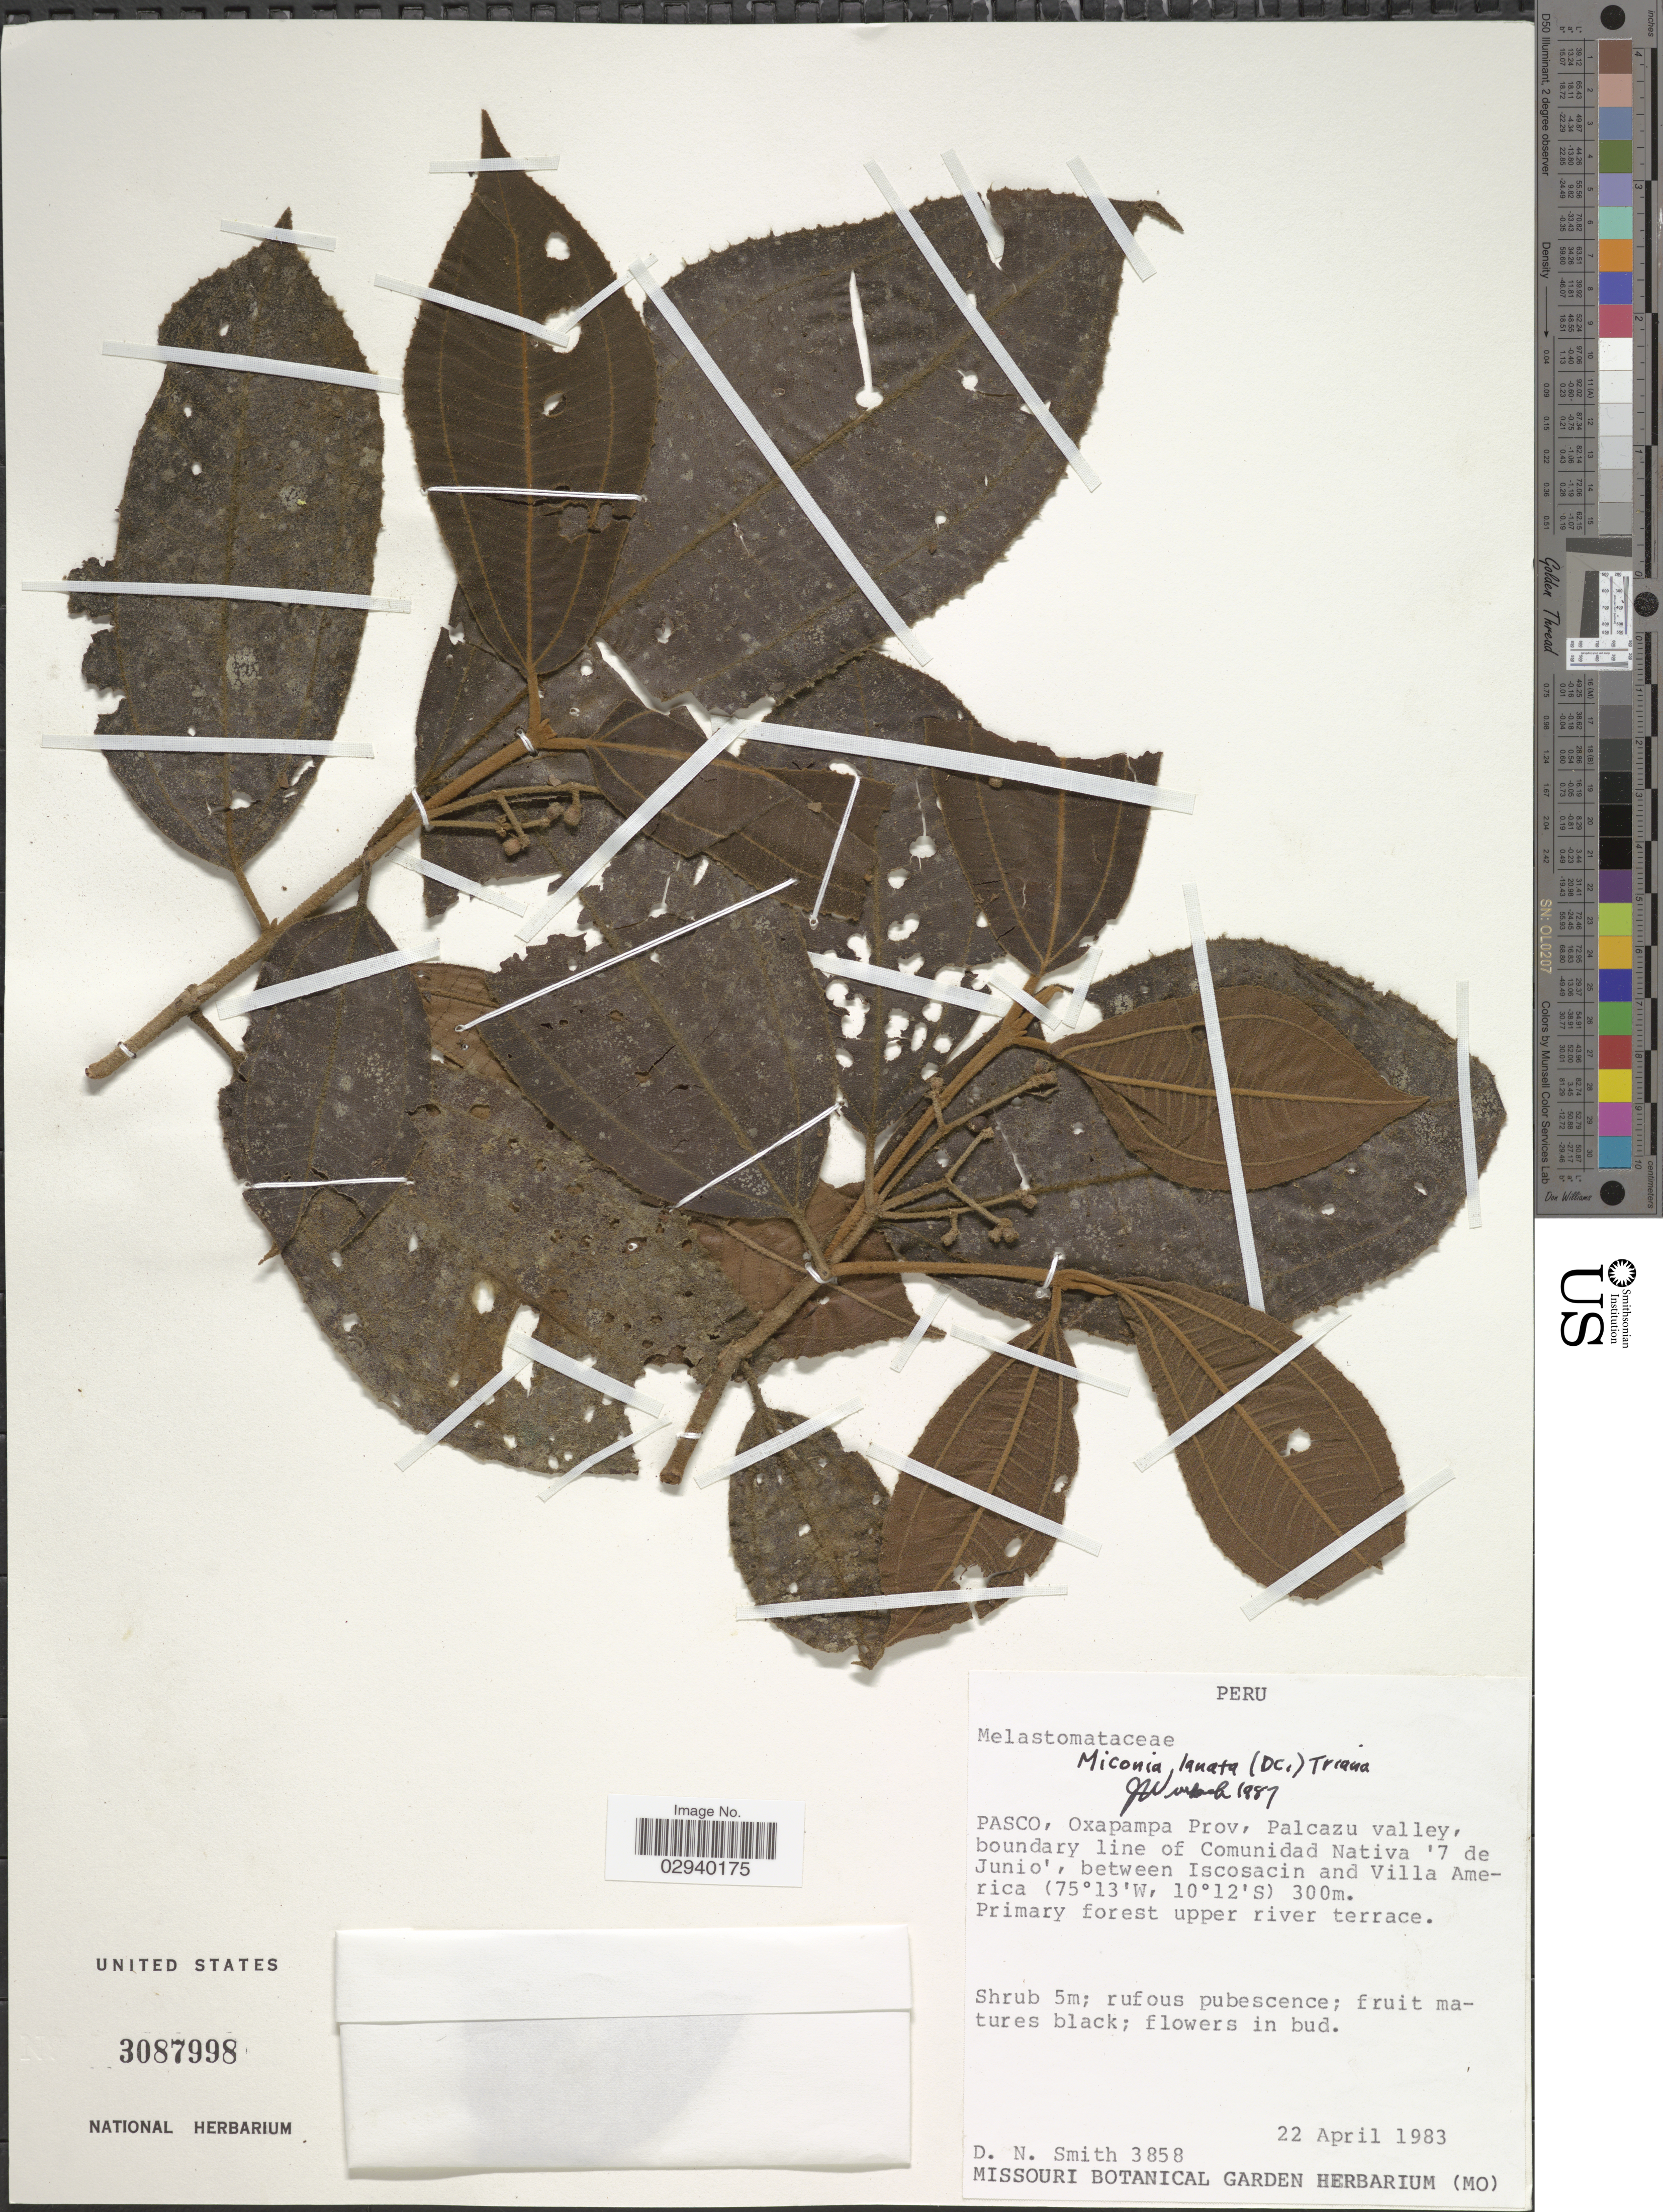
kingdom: Plantae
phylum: Tracheophyta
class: Magnoliopsida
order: Myrtales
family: Melastomataceae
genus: Miconia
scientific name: Miconia lanata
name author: (DC.) Triana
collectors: D. Smith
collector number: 3858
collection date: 1983-04-22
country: Peru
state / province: Pasco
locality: Oxapampa Prov, Palcazu valley, boundary line of Comunidad Nativa '7 de Junio', between Iscosacin and Villa America.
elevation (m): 300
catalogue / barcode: US 3087998